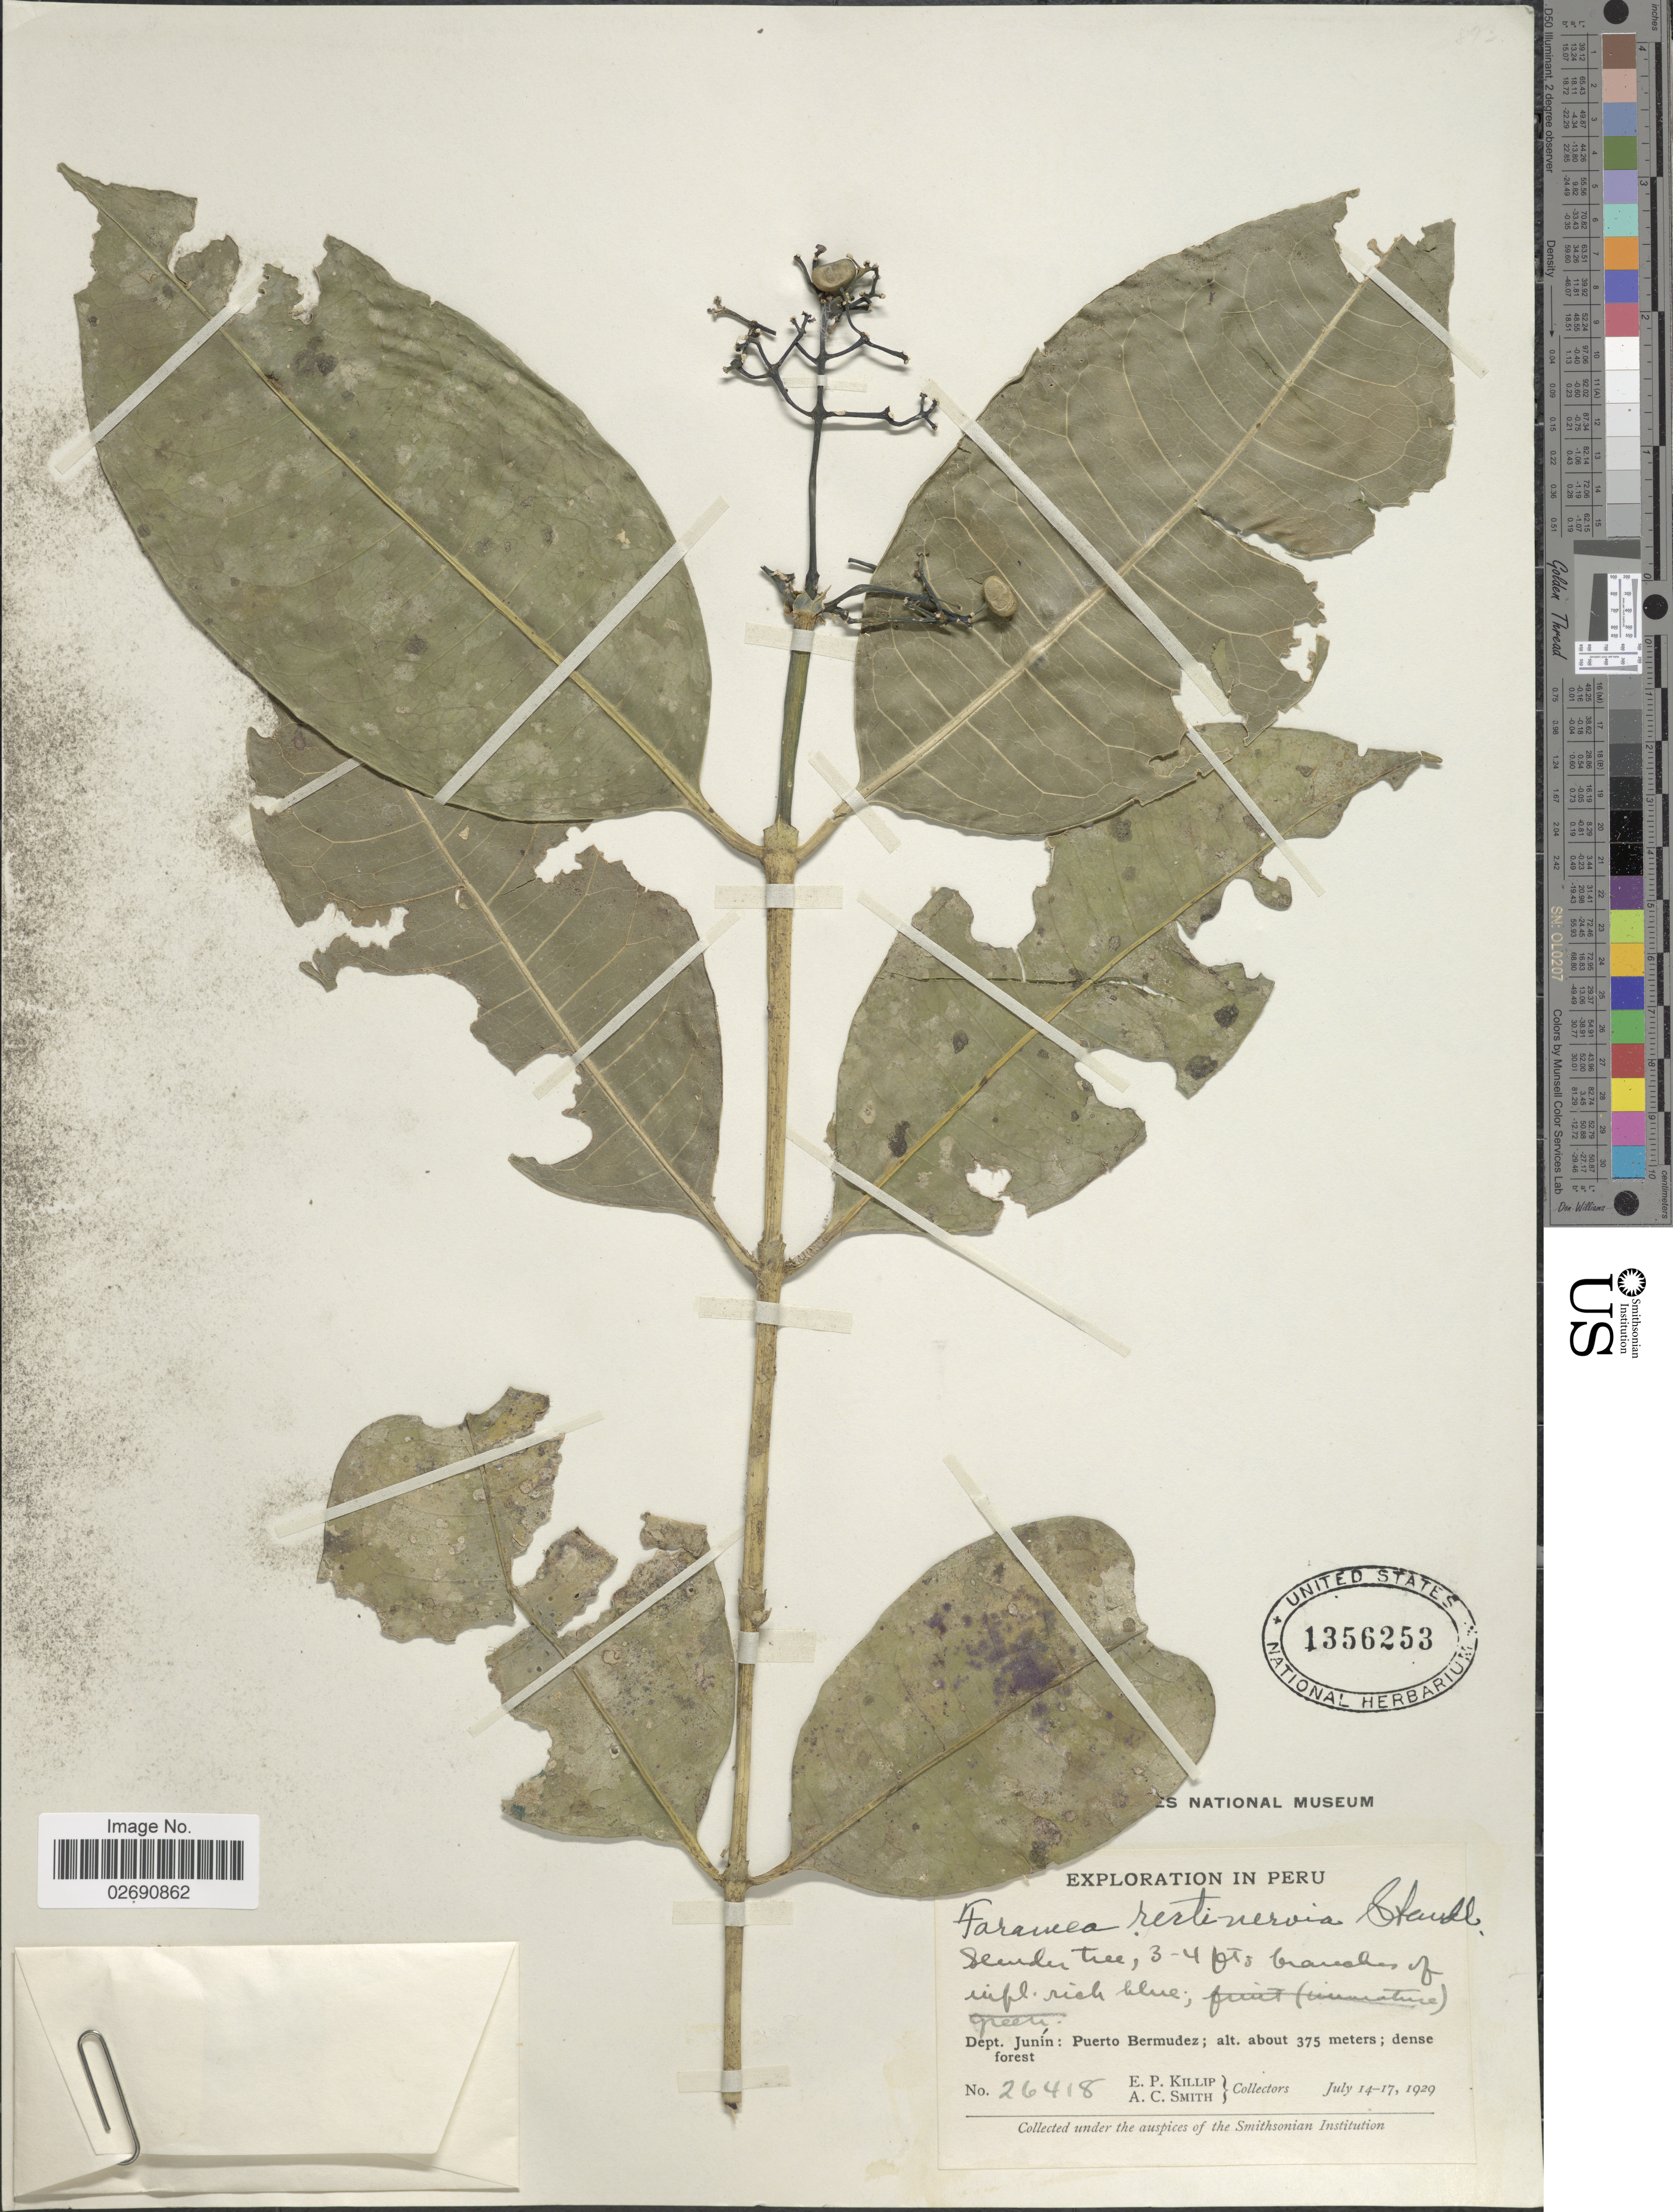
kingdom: Plantae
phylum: Tracheophyta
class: Magnoliopsida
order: Gentianales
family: Rubiaceae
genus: Faramea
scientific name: Faramea rectinervia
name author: Standl.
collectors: E. P. Killip & A. C. Smith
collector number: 26418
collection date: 1929-07-14/1929-07-17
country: Peru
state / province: Junín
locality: Puerto Bermudez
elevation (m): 375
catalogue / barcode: US 1356253